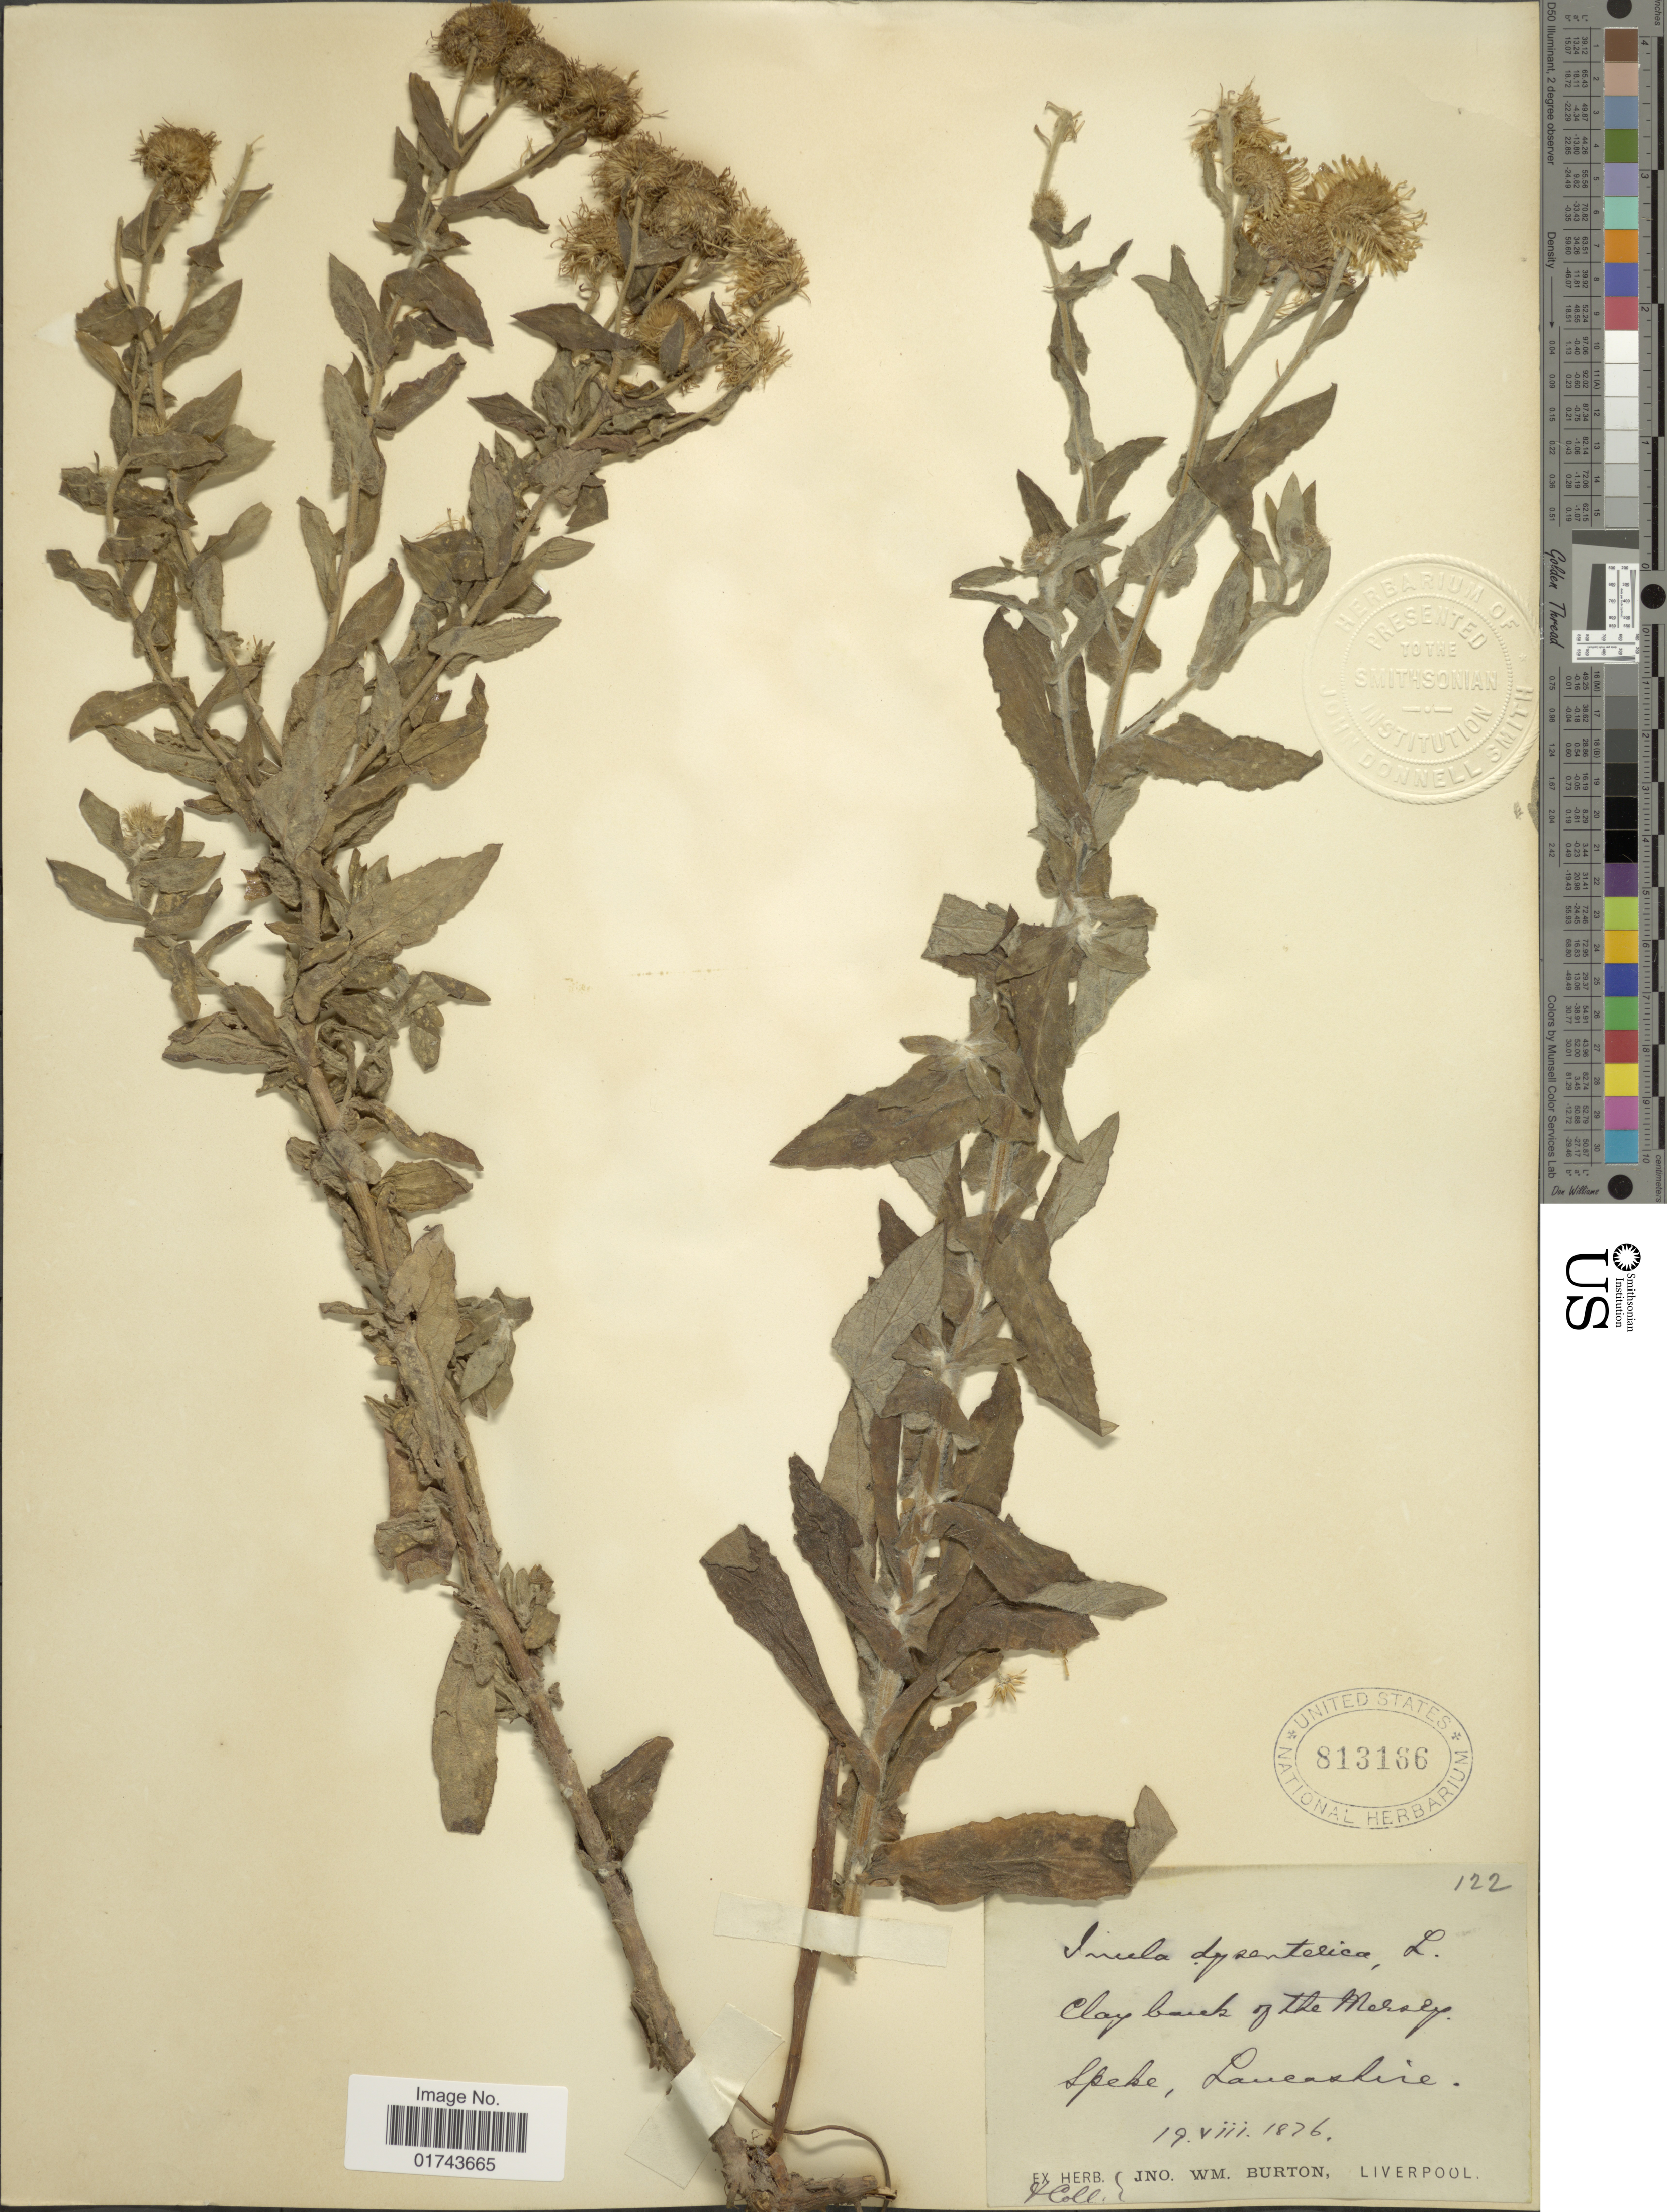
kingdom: Plantae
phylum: Tracheophyta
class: Magnoliopsida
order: Asterales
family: Asteraceae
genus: Inula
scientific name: Inula dysenterica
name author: L.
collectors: J. Burton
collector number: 122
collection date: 1876-08-19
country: United Kingdom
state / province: England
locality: Clay bank of the Mesaey speke, Lancashire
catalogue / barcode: US 813166